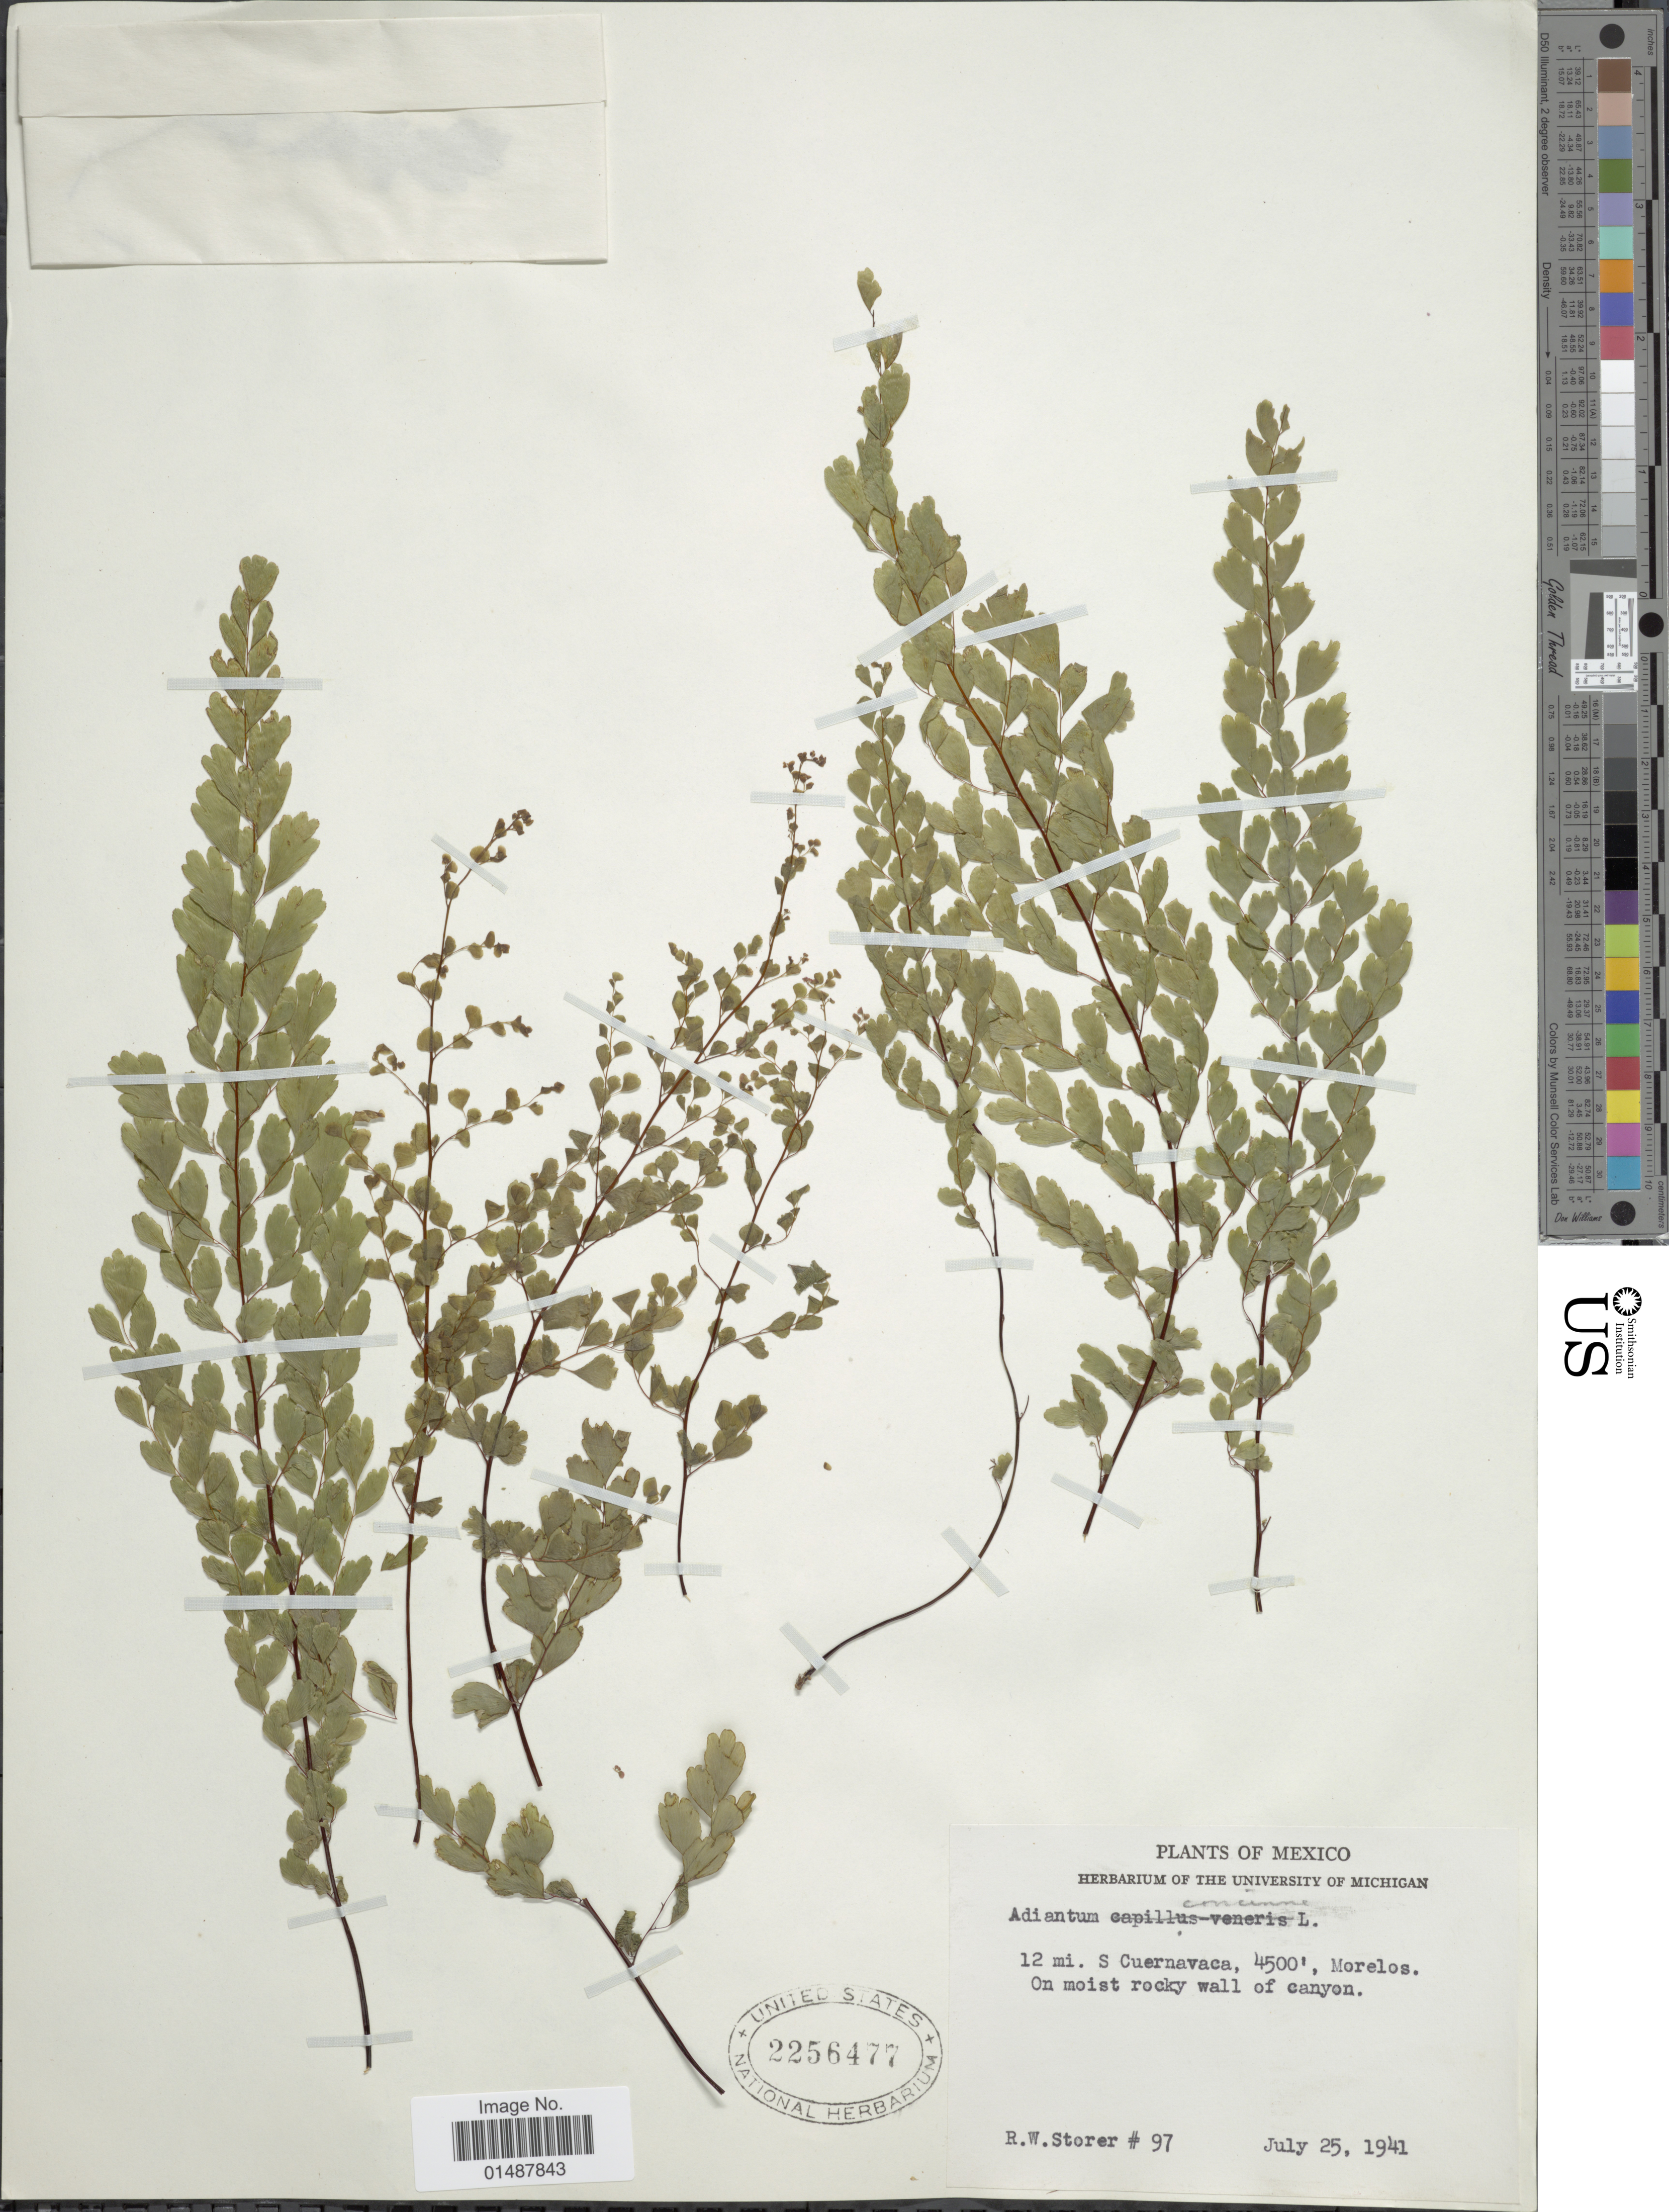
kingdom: Plantae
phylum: Tracheophyta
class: Polypodiopsida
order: Polypodiales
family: Pteridaceae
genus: Adiantum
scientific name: Adiantum concinnum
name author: Humb. & Bonpl. ex Willd.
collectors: R. Storer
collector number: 97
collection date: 1941-07-28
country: Mexico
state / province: Morelos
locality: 12 mi. S Cuernavaca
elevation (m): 1372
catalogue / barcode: US 2256477